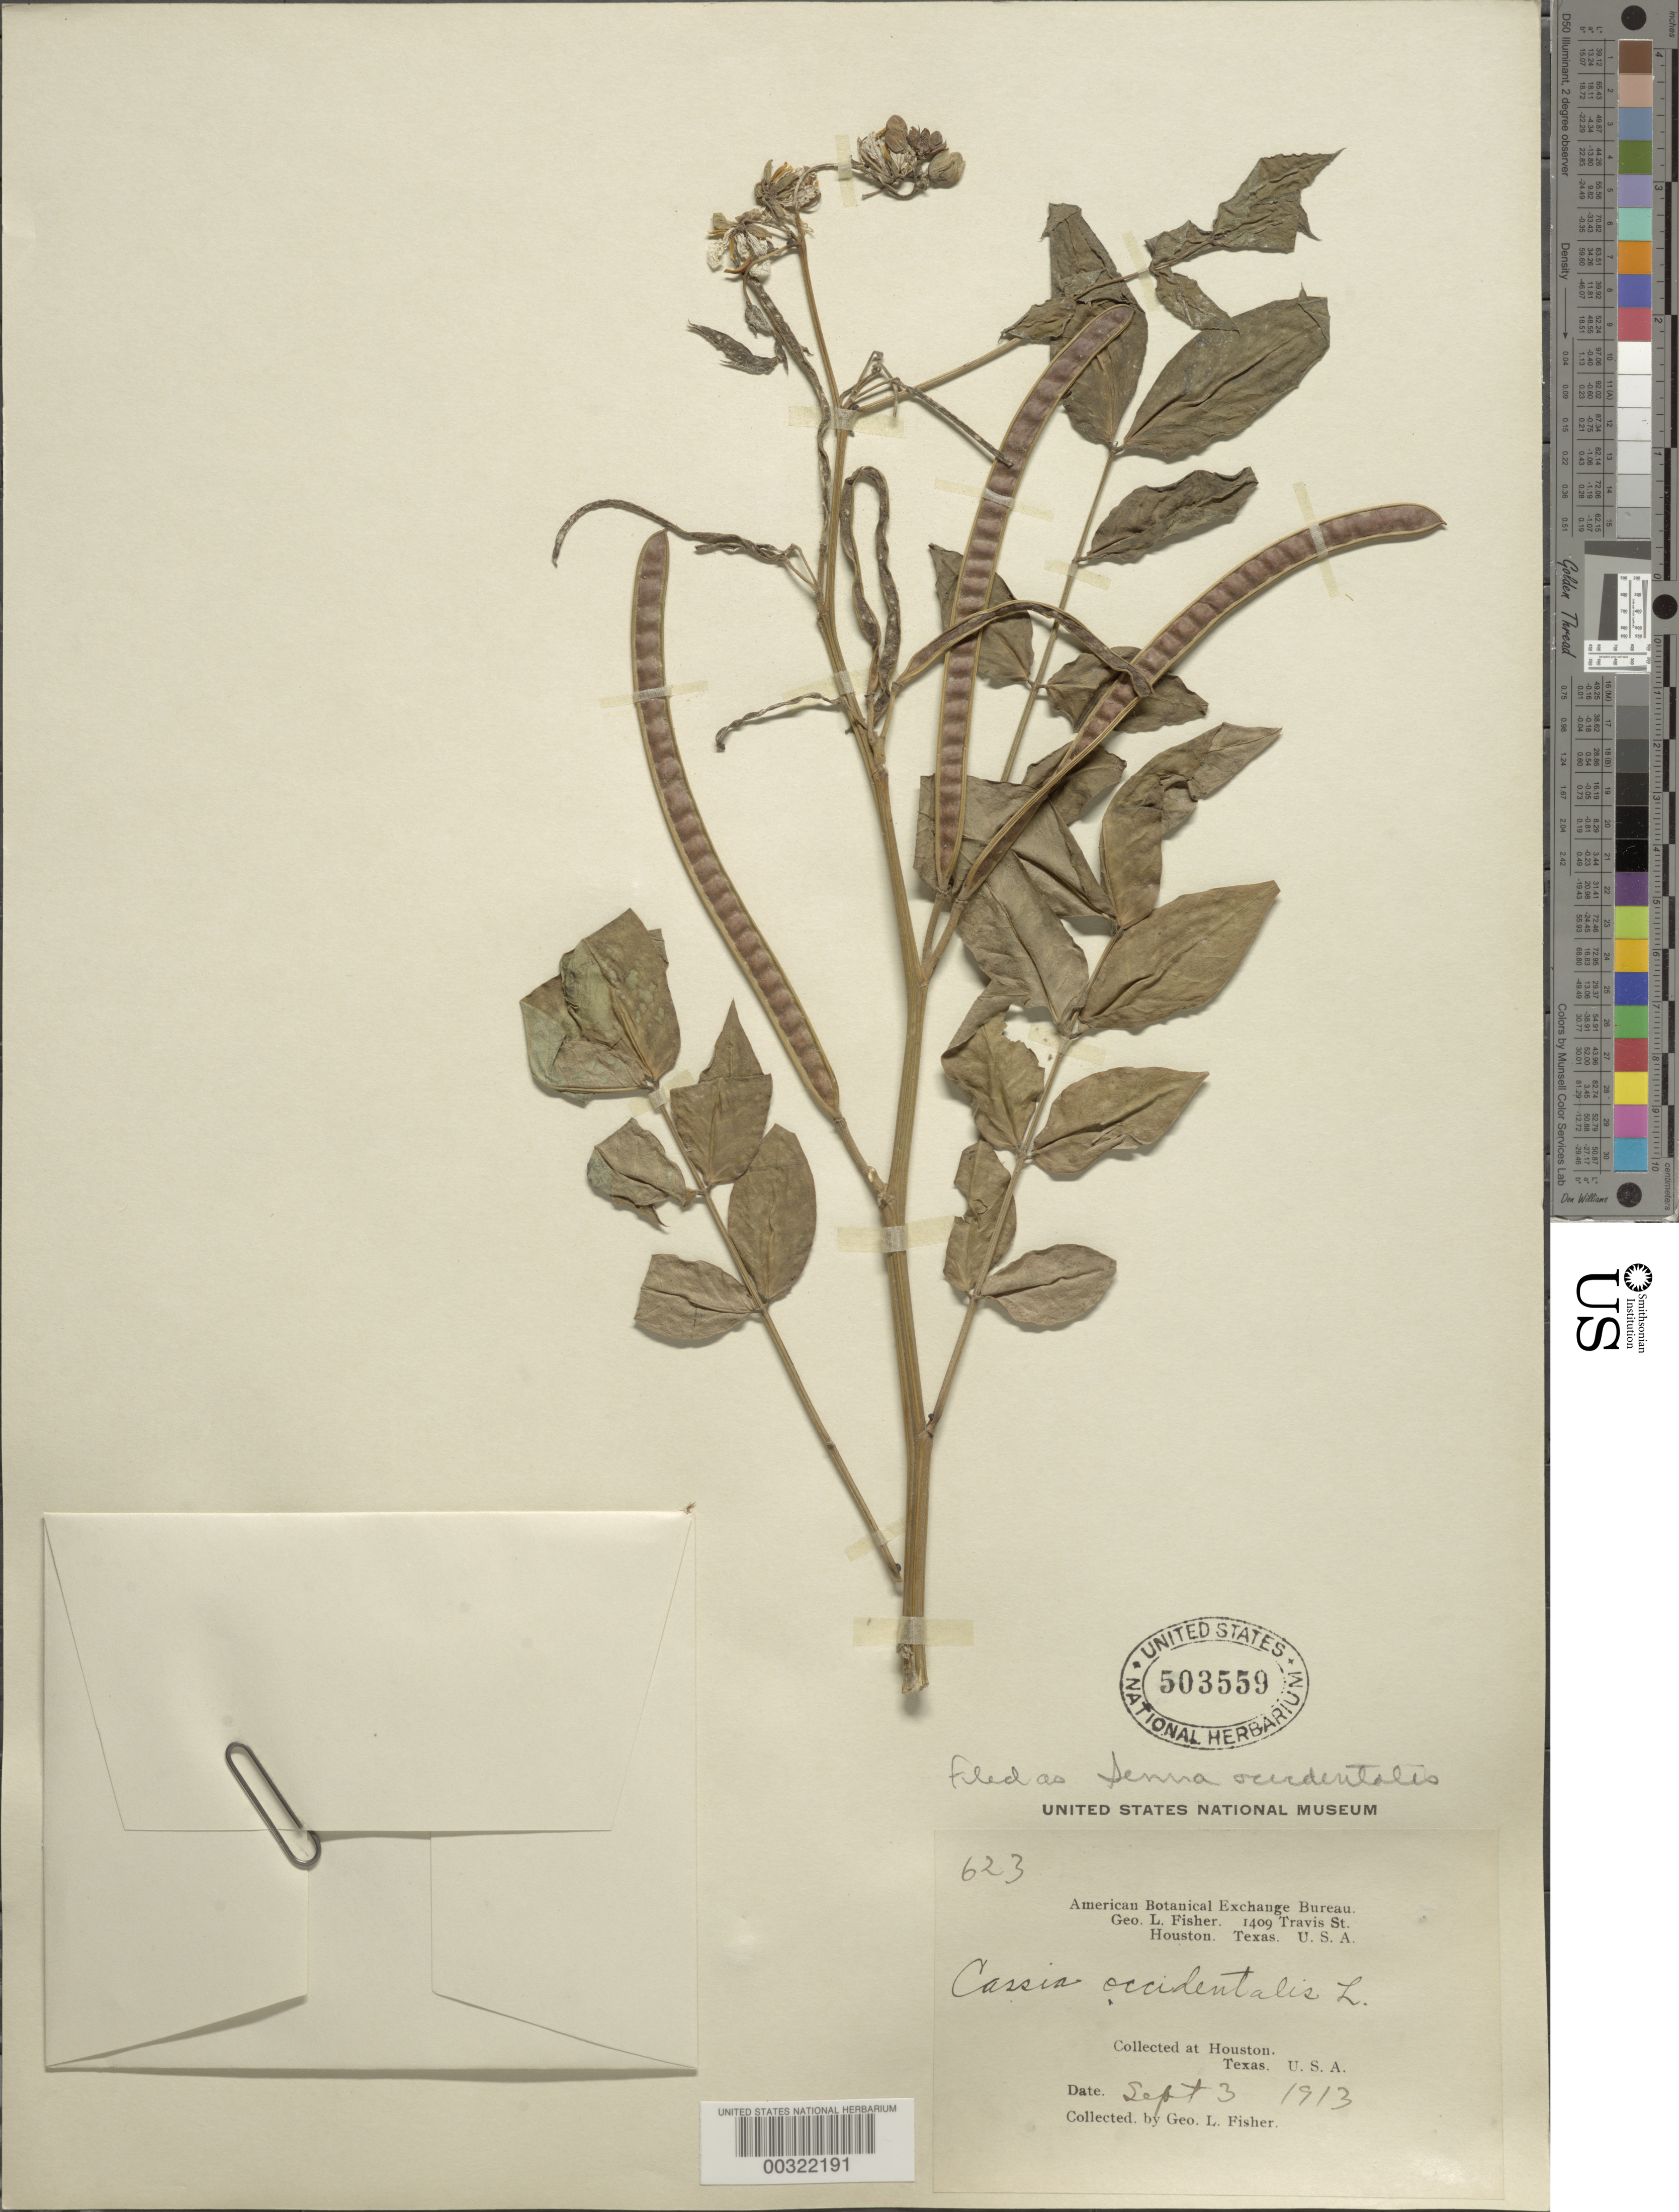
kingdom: Plantae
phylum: Tracheophyta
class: Magnoliopsida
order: Fabales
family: Fabaceae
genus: Senna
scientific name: Senna occidentalis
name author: (L.) Link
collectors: G. L. Fisher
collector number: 623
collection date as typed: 03 Sep 1913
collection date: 1913-09-03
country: United States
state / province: Texas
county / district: Harris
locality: Houston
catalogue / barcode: US 503559